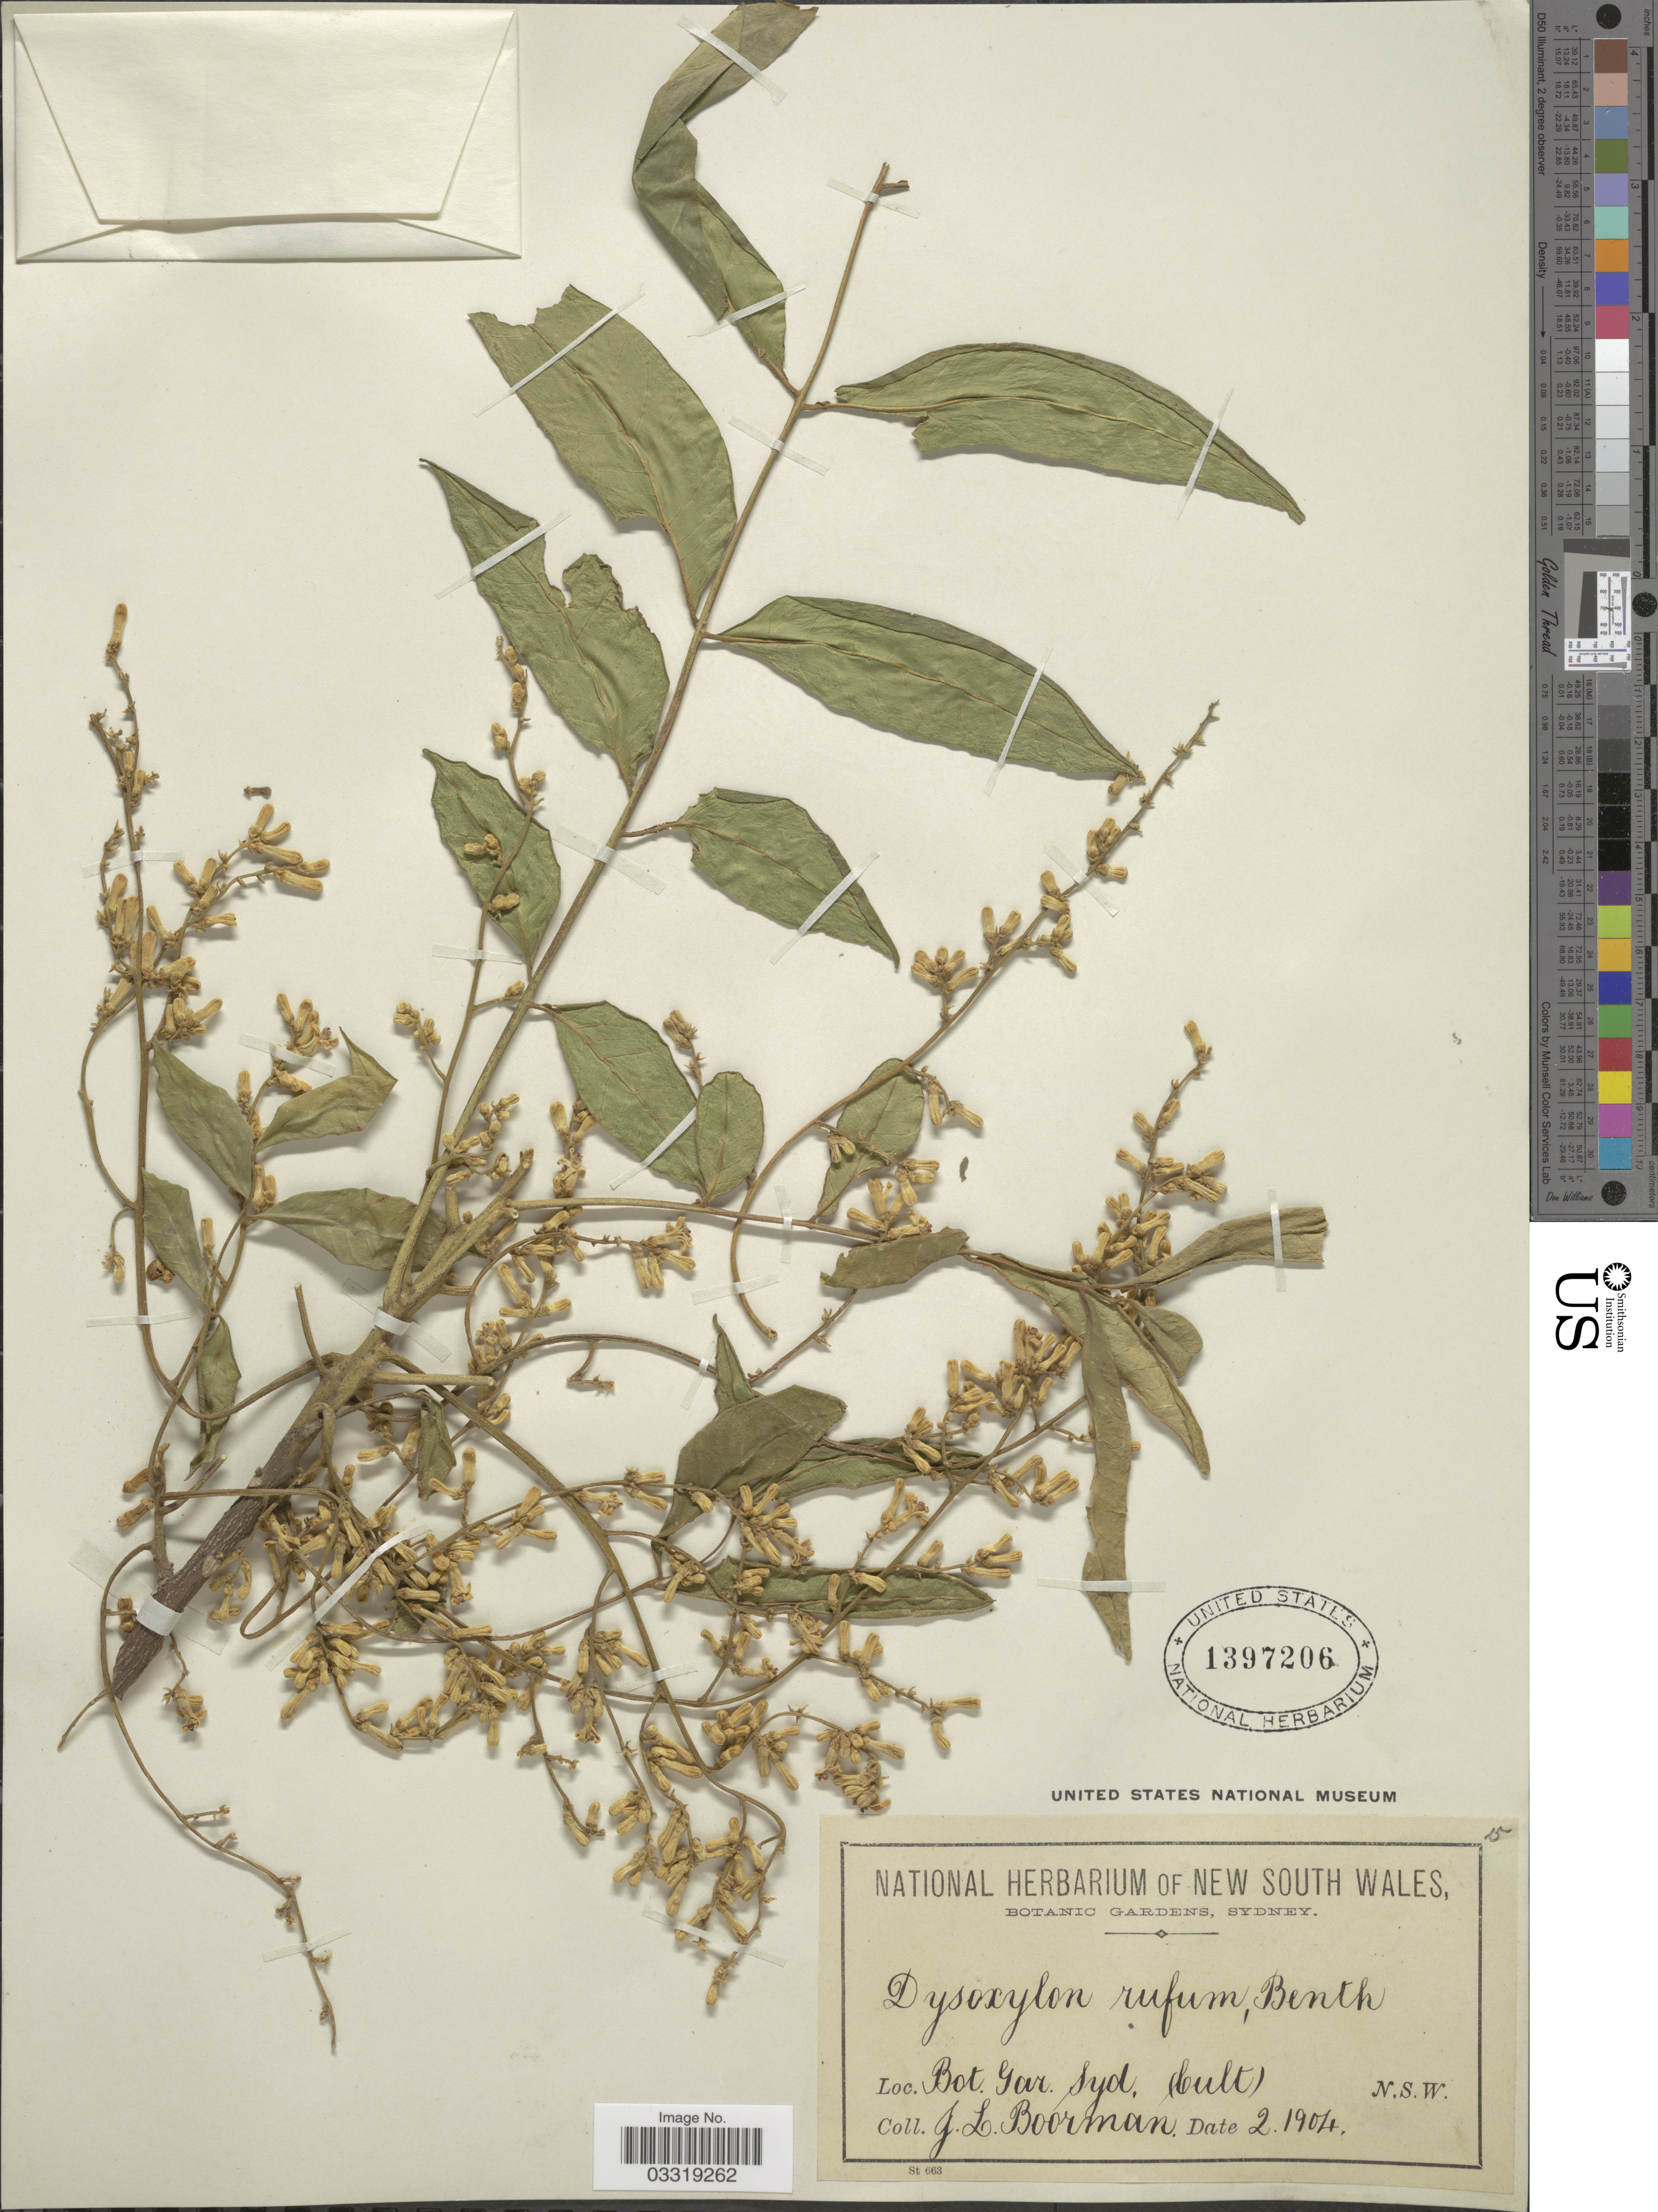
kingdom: Plantae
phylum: Tracheophyta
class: Magnoliopsida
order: Sapindales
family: Meliaceae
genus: Didymocheton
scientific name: Didymocheton rufus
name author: (A. Rich.) Harms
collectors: J. Boorman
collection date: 1904-02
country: Australia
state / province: New South Wales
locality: Bot. Gar. Syd. (Cult).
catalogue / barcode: US 1397206